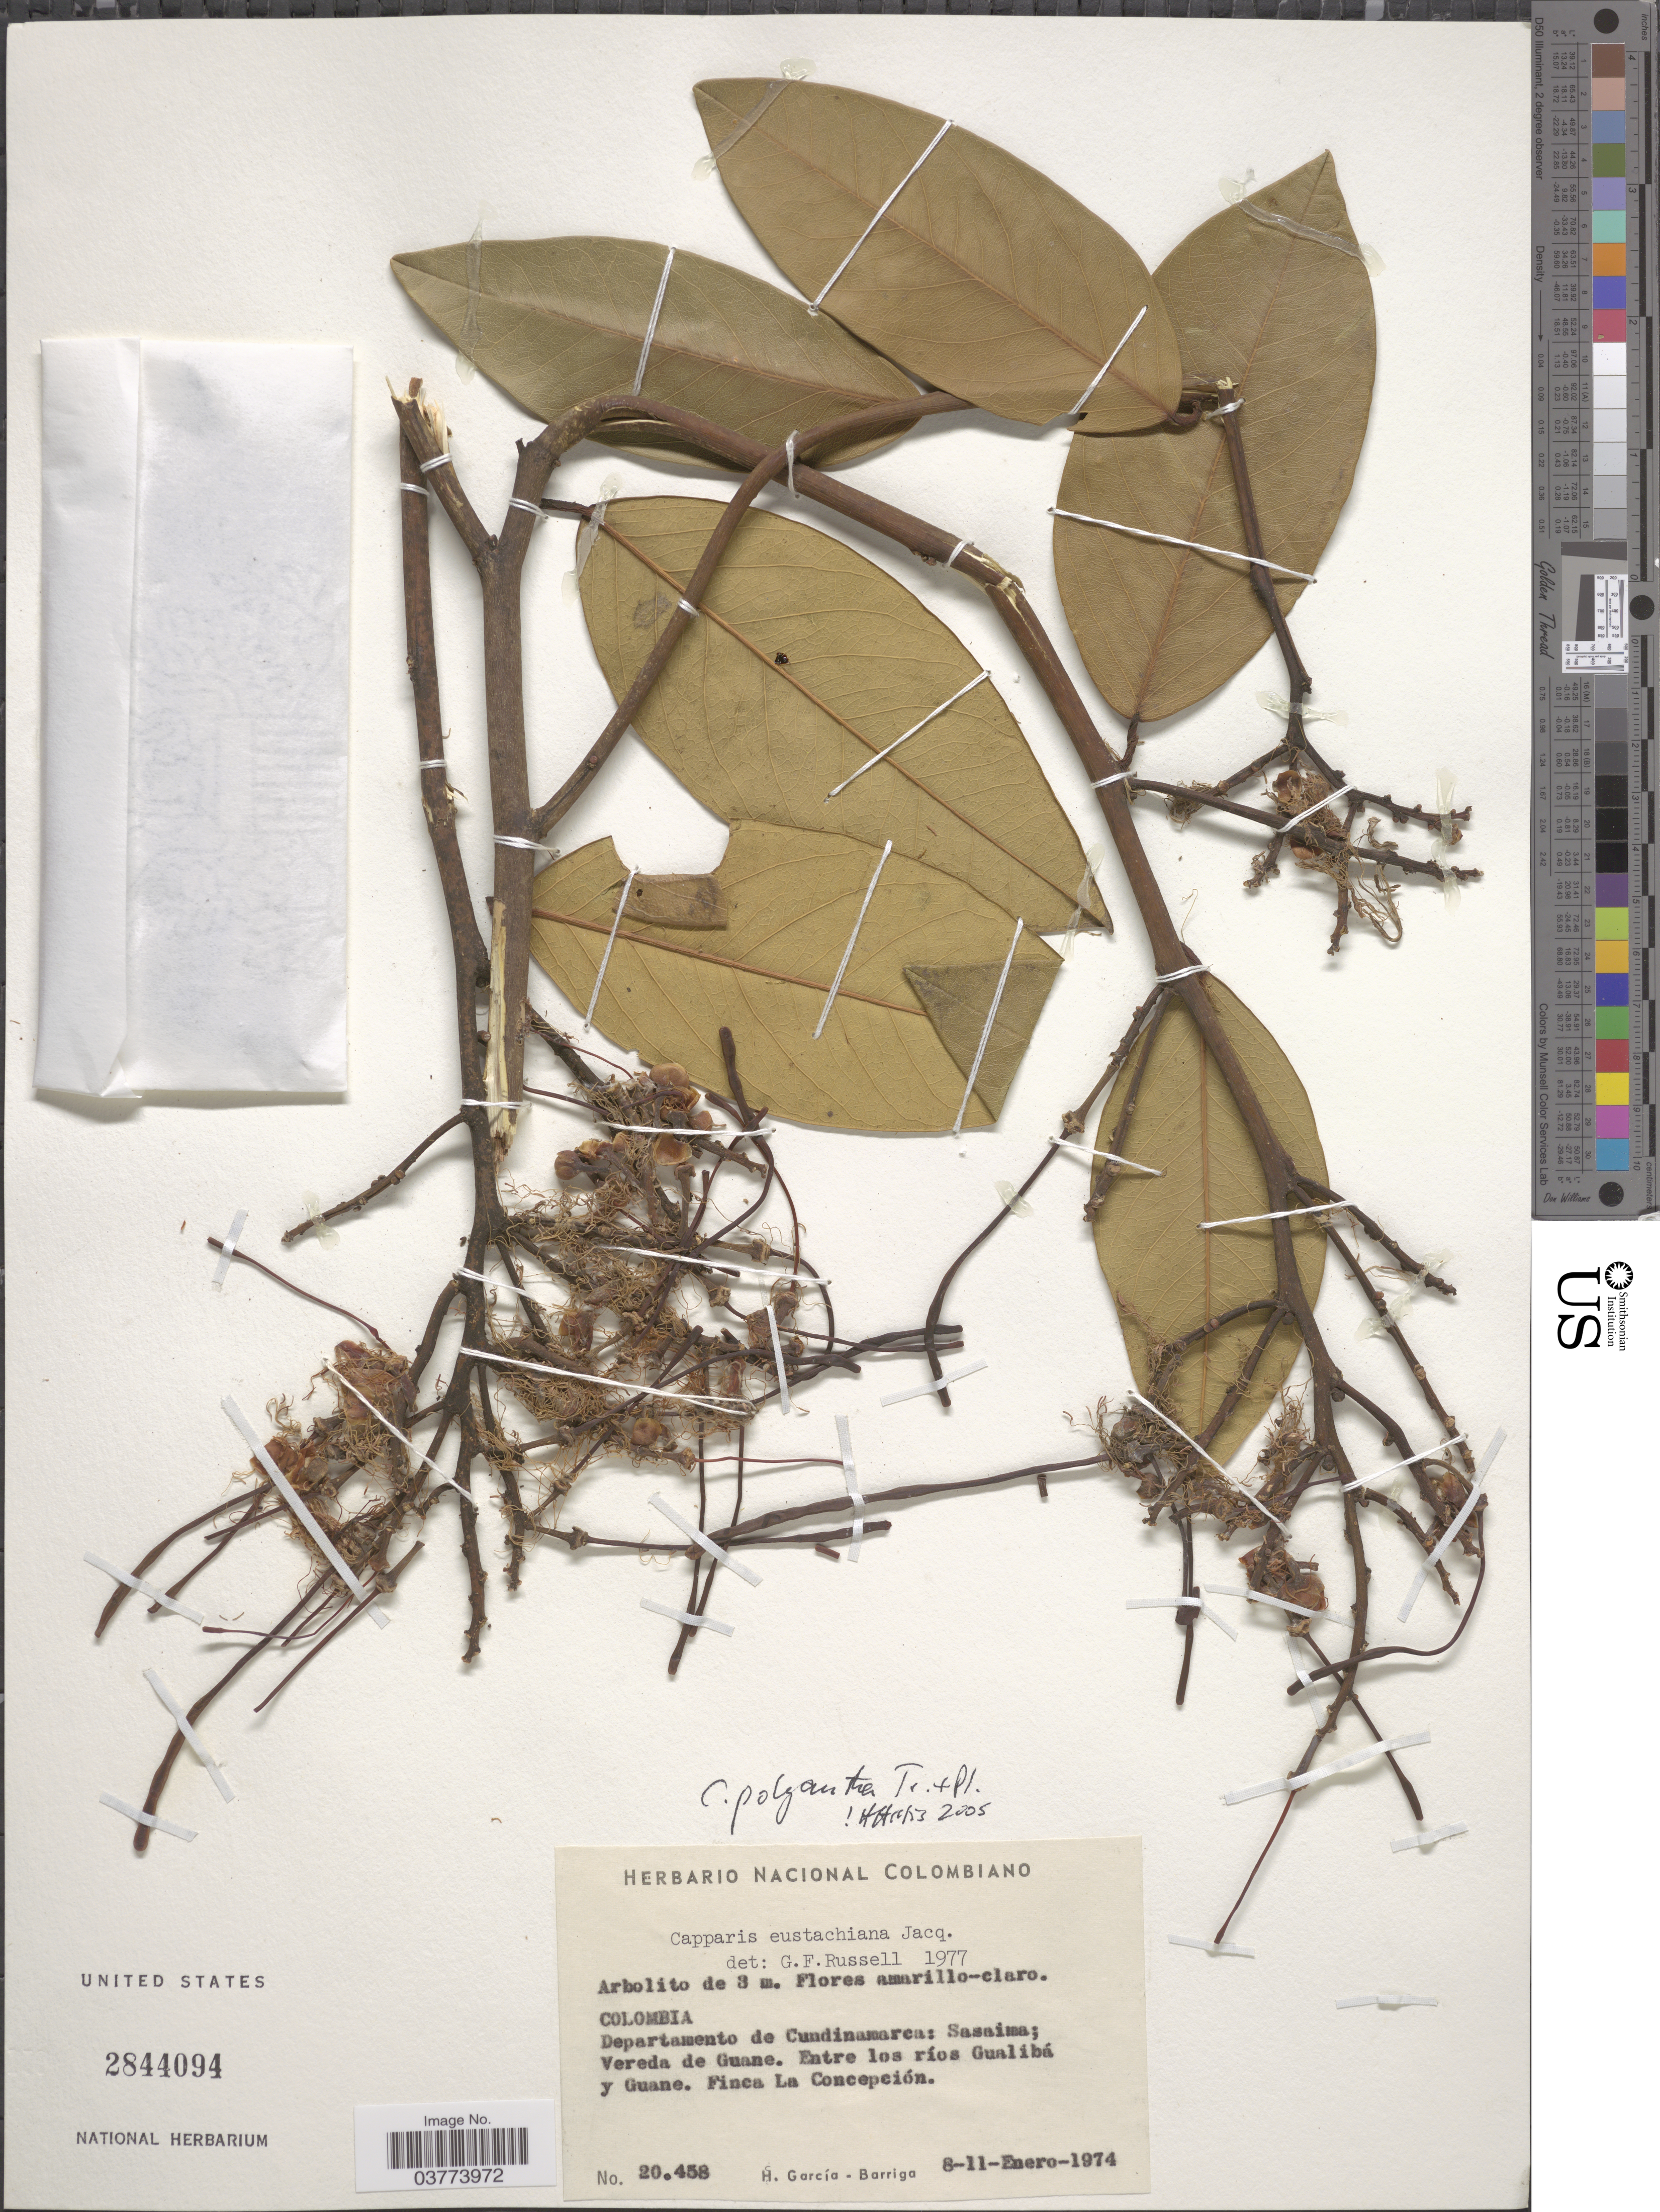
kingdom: Plantae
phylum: Tracheophyta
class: Magnoliopsida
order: Brassicales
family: Capparaceae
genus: Cynophalla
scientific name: Cynophalla polyantha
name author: (Triana & Planch.) Cornejo & Iltis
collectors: H. García Barriga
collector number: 20458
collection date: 1974-01-08/1974-01-11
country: Colombia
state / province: Cundinamarca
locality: Departamento de Cundinamarca: Sasaima; Vereda de Guane. Entre los ríos Gualibá y Guane. Finca La Concepción.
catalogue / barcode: US 2844094